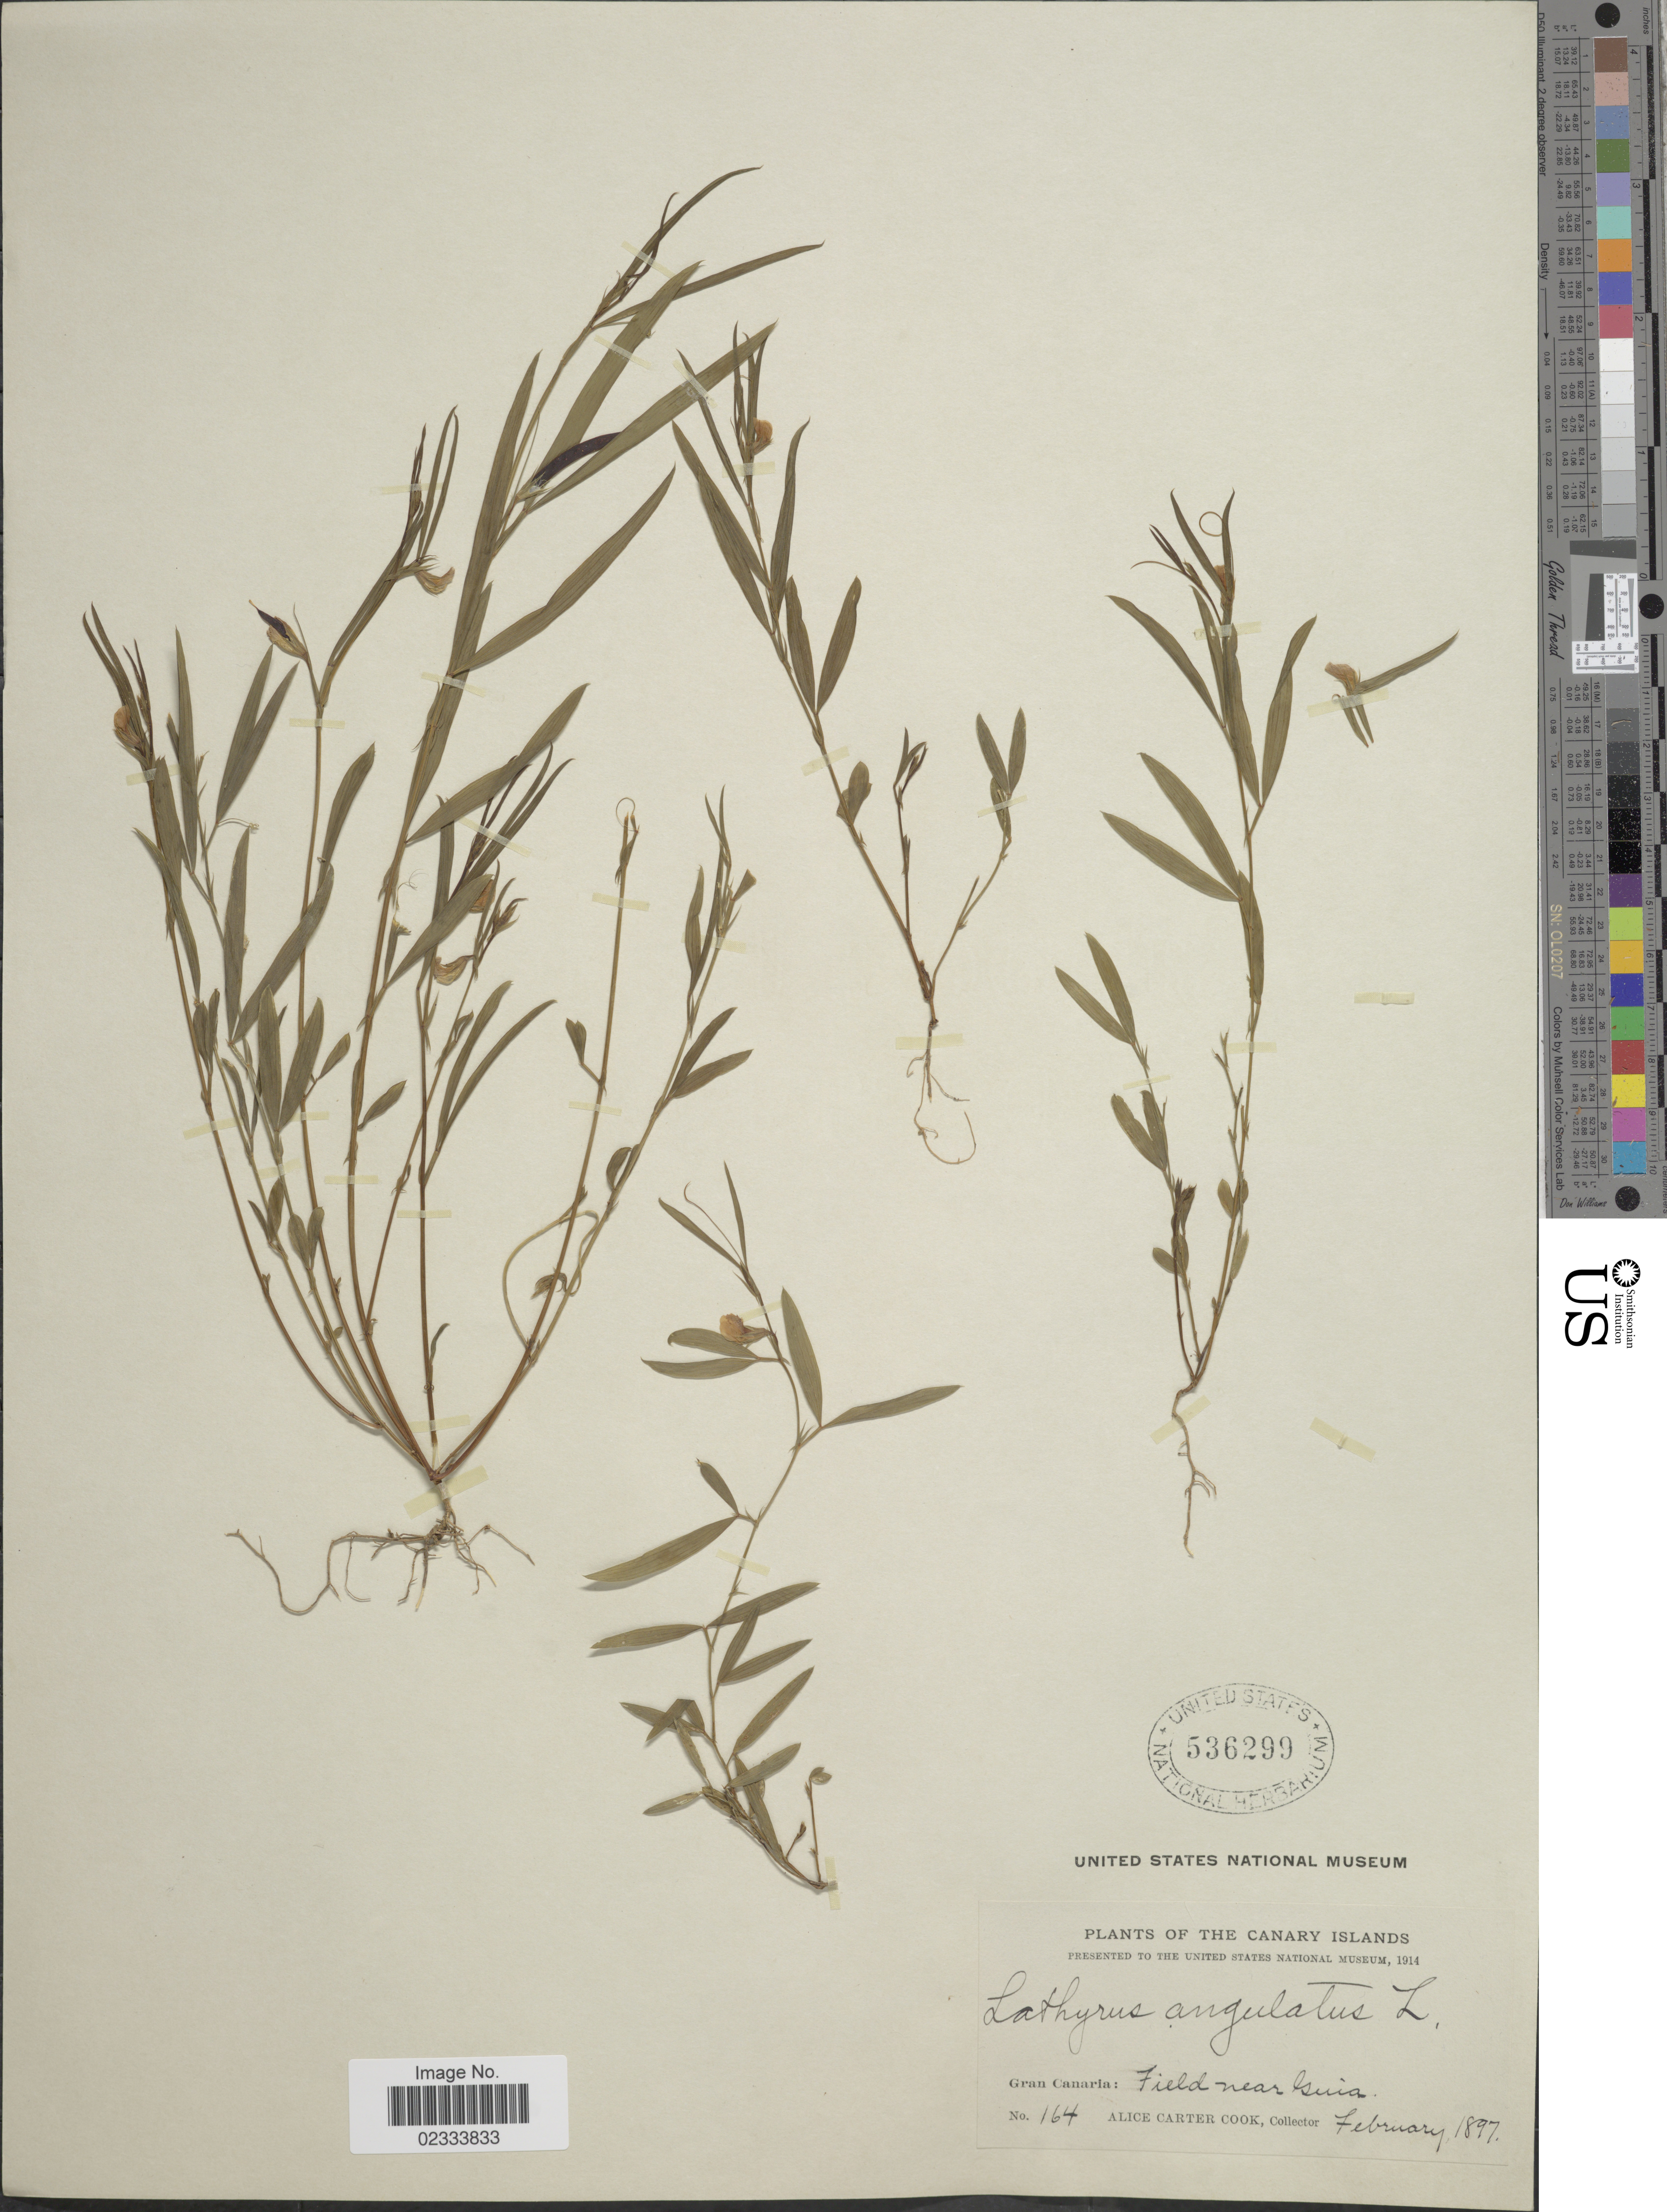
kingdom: Plantae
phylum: Tracheophyta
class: Magnoliopsida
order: Fabales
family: Fabaceae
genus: Lathyrus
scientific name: Lathyrus angulatus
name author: L.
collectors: Alice C. Cook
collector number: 164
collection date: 1897-02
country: Spain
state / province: Canarias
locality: Canary Islands, Gran Canaria: fields-near Guia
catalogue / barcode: US 536299